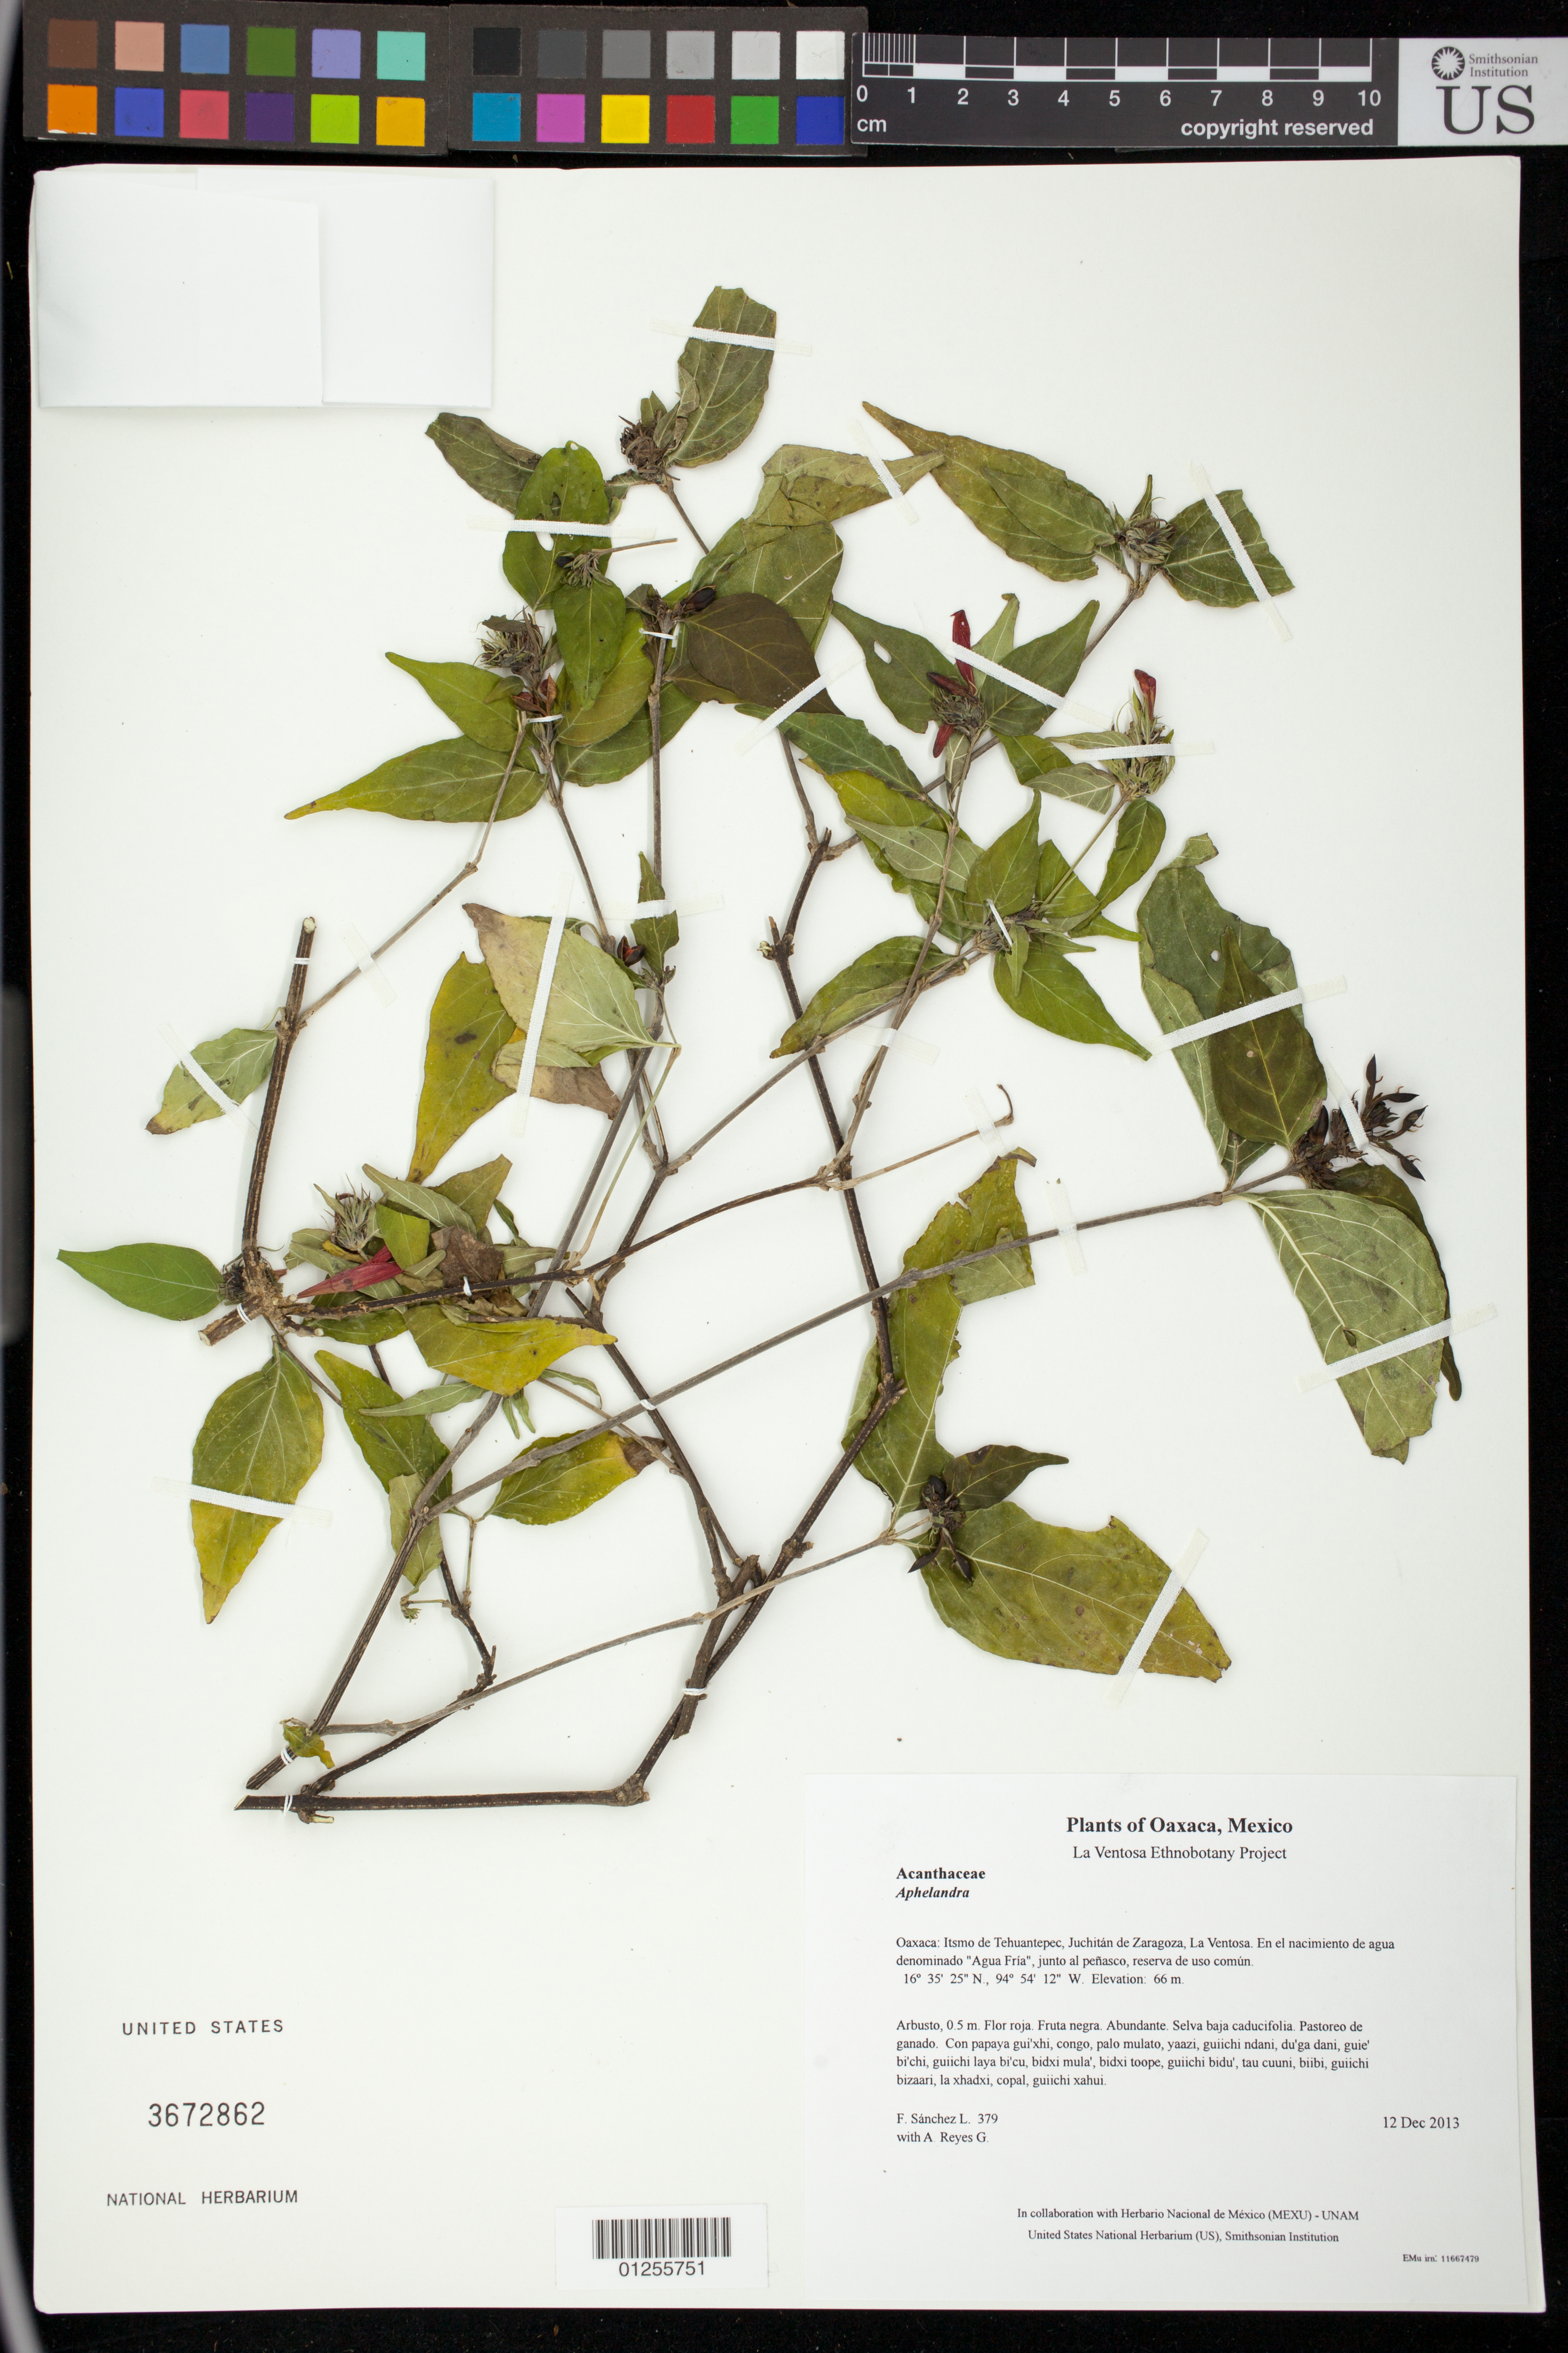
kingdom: Plantae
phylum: Tracheophyta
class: Magnoliopsida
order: Lamiales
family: Acanthaceae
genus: Justicia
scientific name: Justicia candicans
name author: (Nees) L.D. Benson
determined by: Reyes García, A.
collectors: F. Sánchez L. & A. Reyes G.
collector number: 379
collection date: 2013-12-12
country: Mexico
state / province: Oaxaca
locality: Itsmo de Tehuantepec, Juchitán de Zaragoza, La Ventosa. En el nacimiento de agua denominado "Agua Fría", junto al peñasco, reserva de uso común.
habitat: Selva baja caducifolia. Pastoreo de ganado.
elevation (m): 66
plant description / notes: JEBOT, MEXU, SERO, US; Yaga bandaga. 0.5 m. Guie' naxiña'. Cuaananaxhi nayaase. Stale.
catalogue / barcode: US 3672862